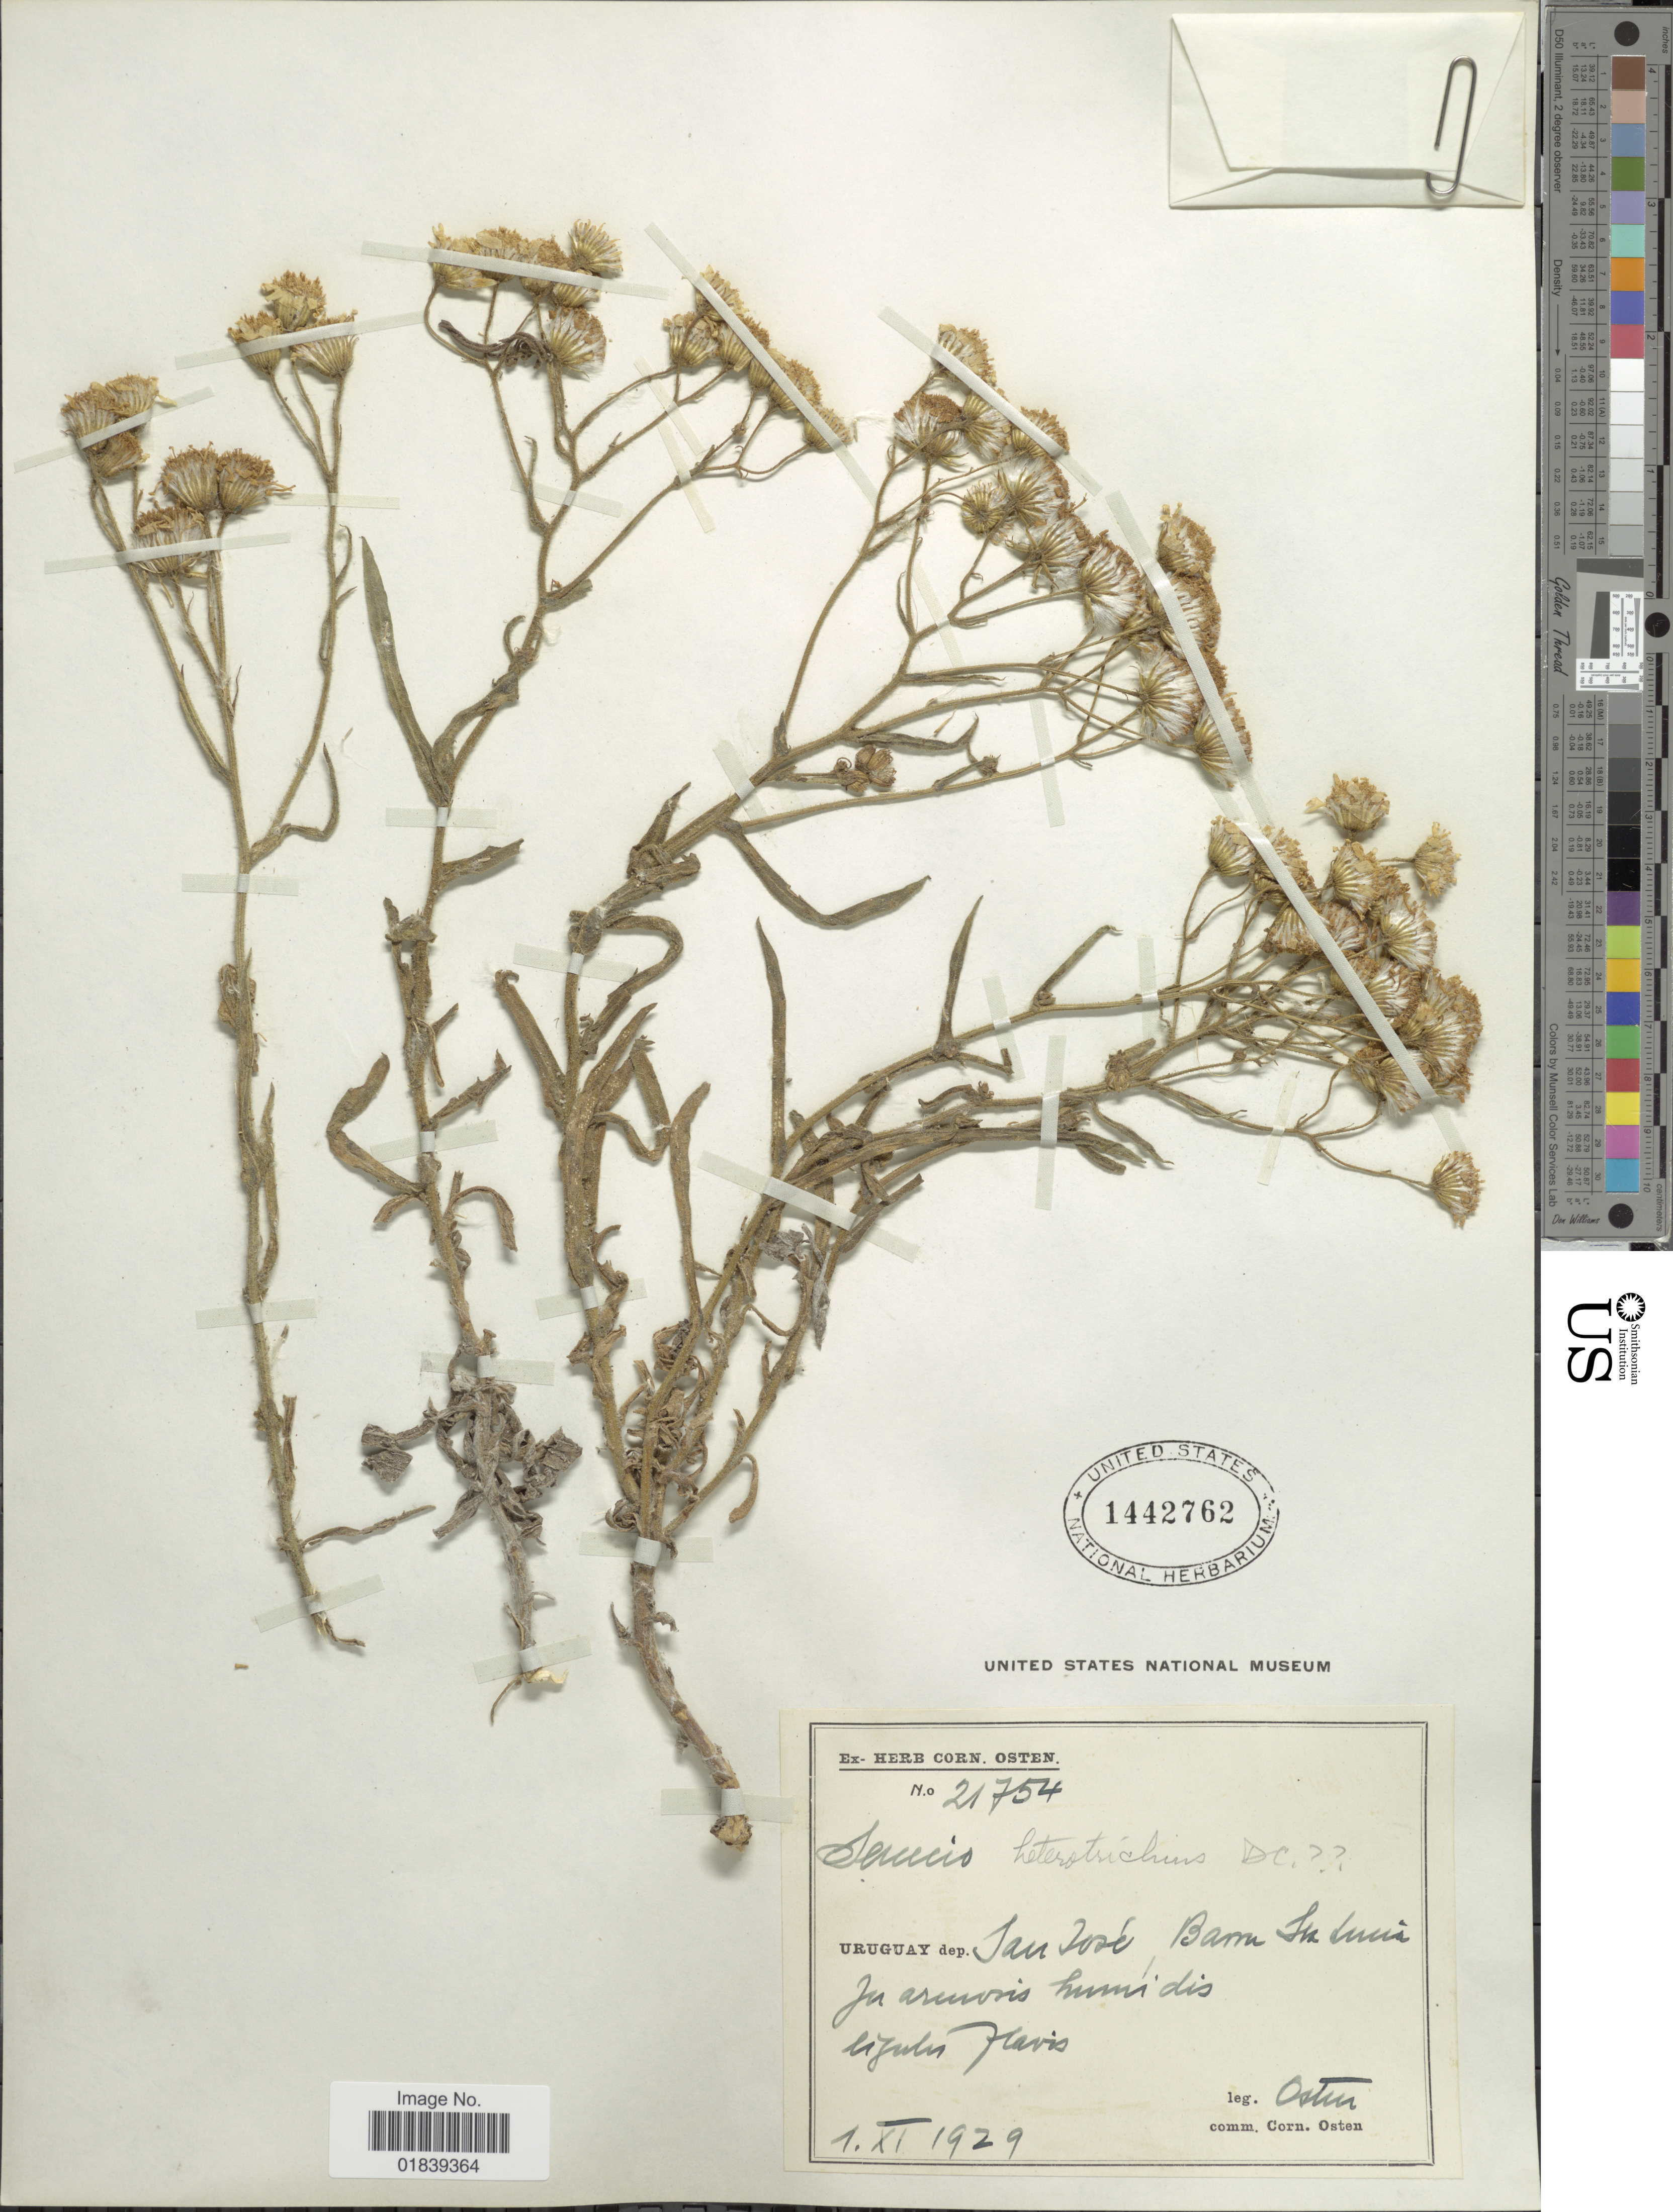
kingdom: Plantae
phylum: Tracheophyta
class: Magnoliopsida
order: Asterales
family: Asteraceae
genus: Senecio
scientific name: Senecio heterotrichius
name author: DC.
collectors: C. Osten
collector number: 21754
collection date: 1929-11-01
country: Uruguay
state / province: San Jose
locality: Barra Sta Luicia.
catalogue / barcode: US 1442762